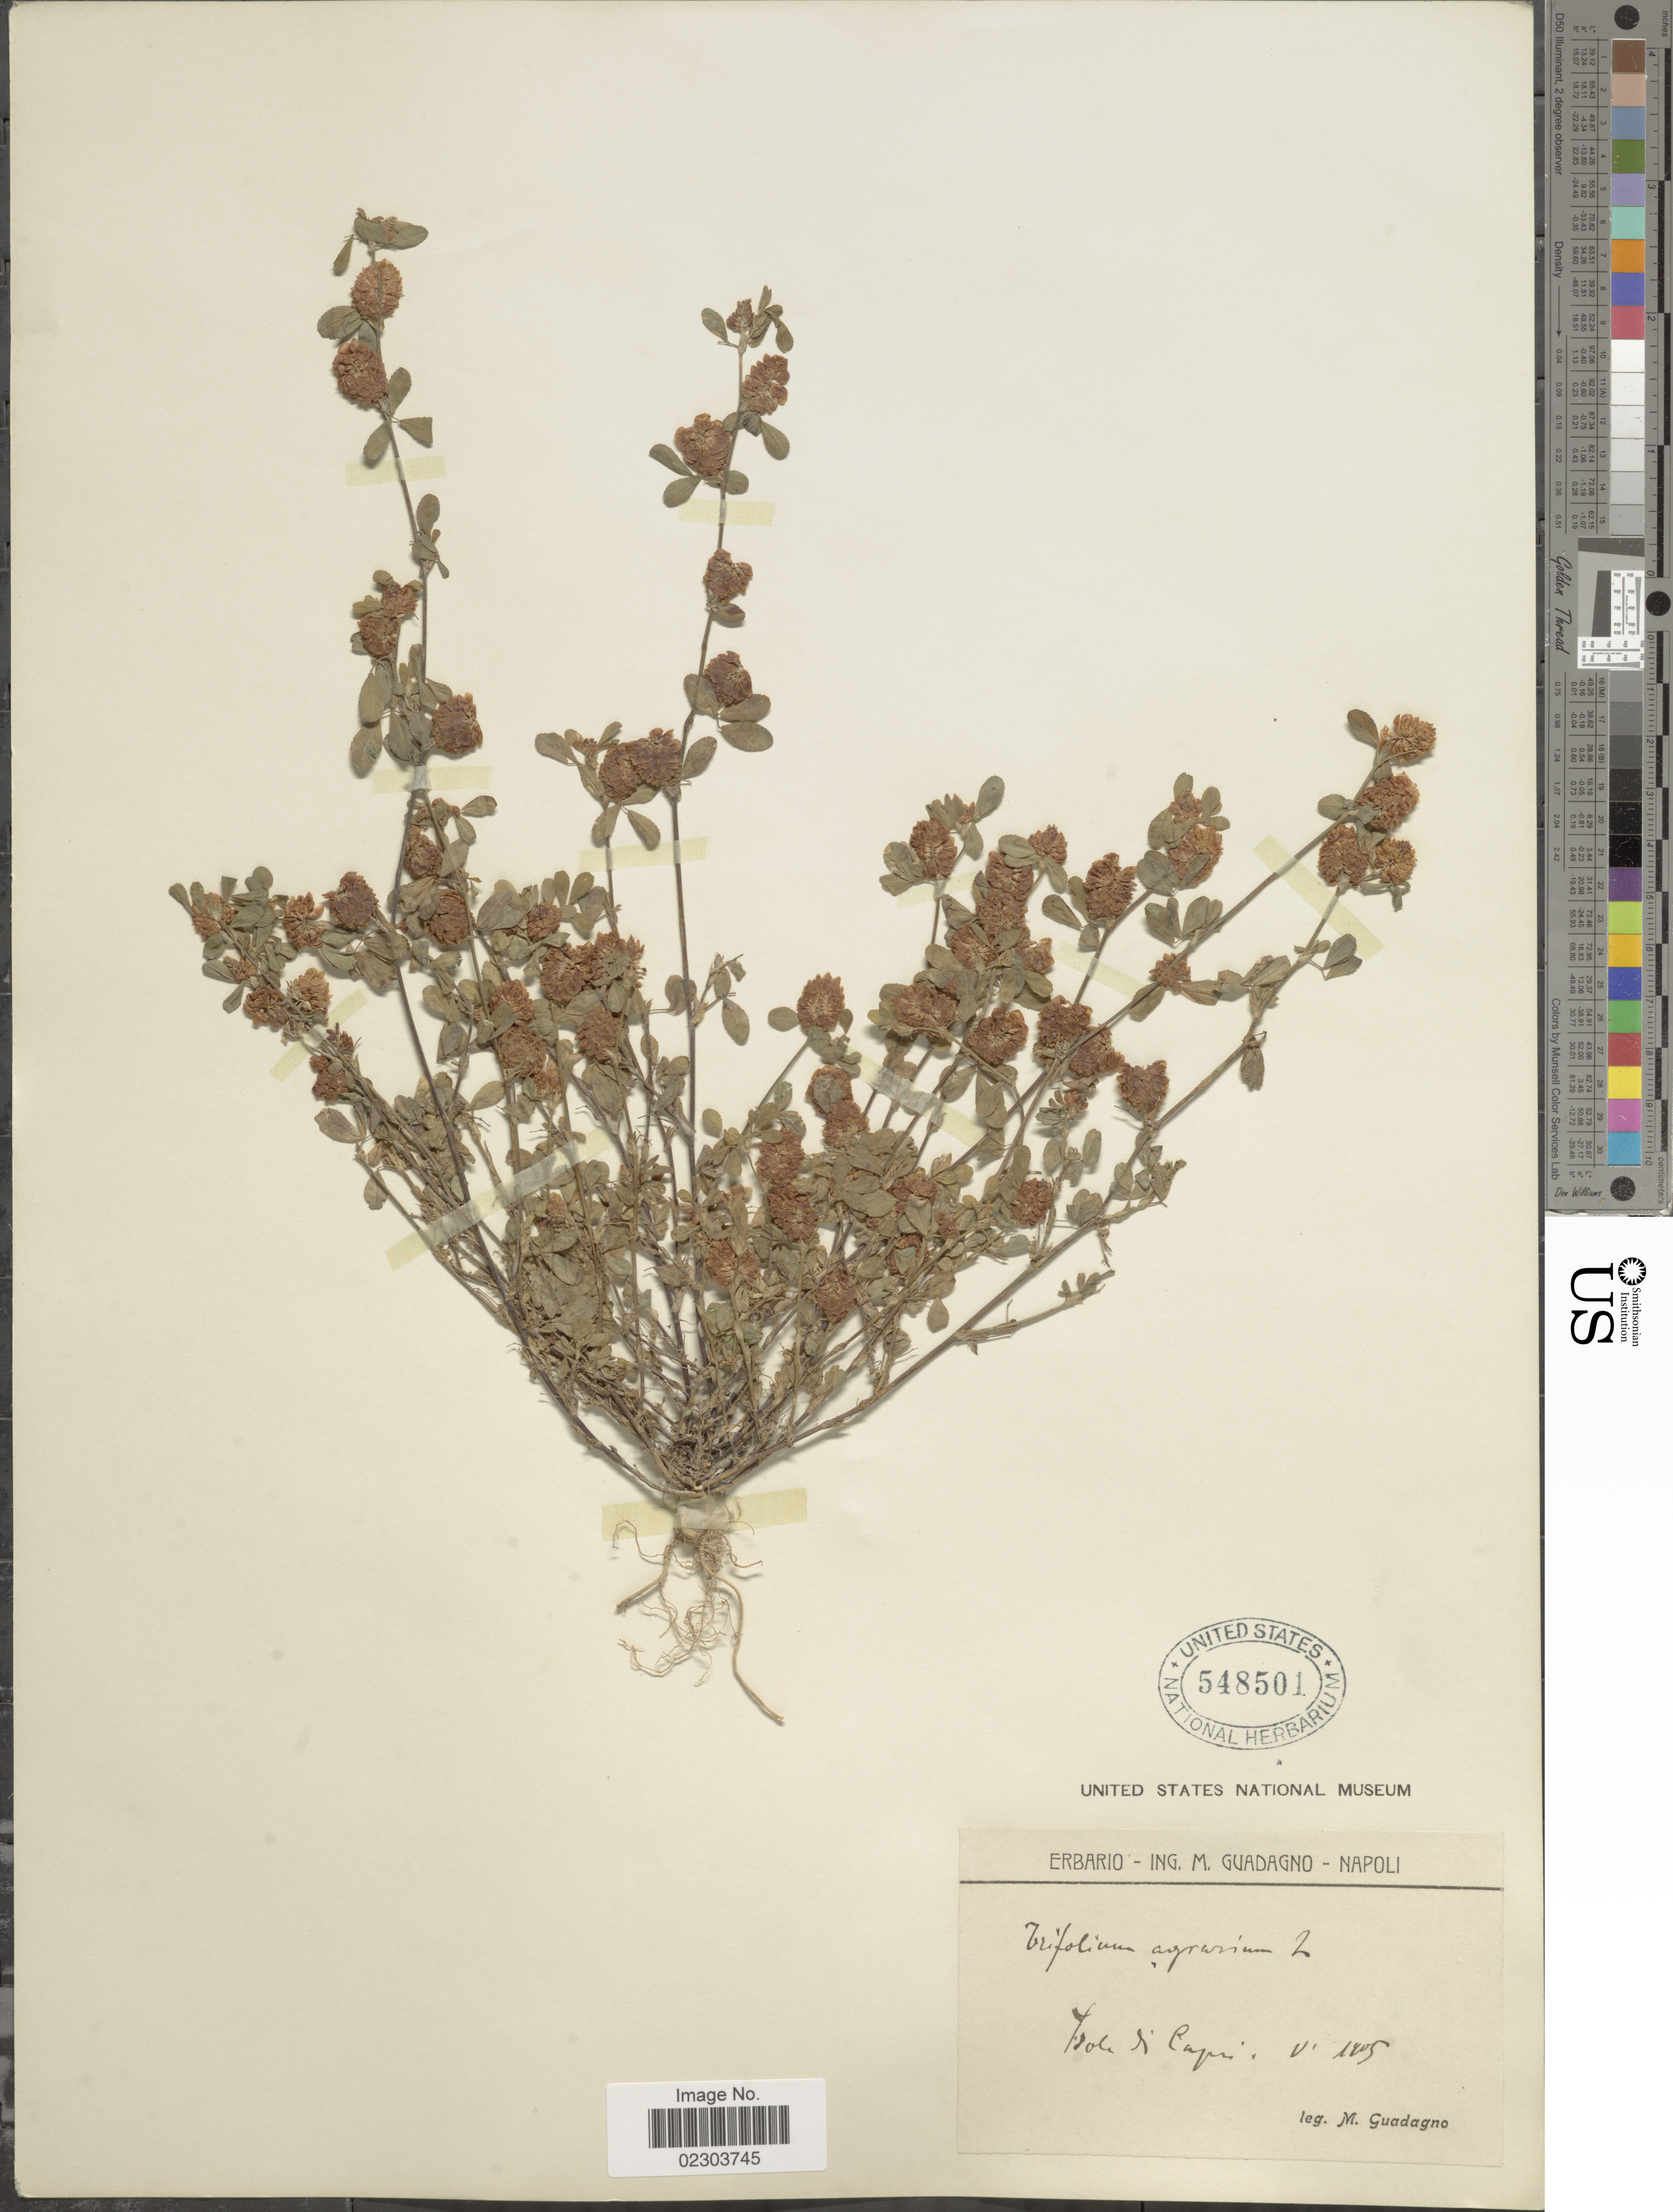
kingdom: Plantae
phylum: Tracheophyta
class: Magnoliopsida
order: Fabales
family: Fabaceae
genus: Trifolium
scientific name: Trifolium agrarium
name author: L.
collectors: M. Guadagno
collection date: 1905-05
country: Italy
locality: Isole di Carpi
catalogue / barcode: US 548501